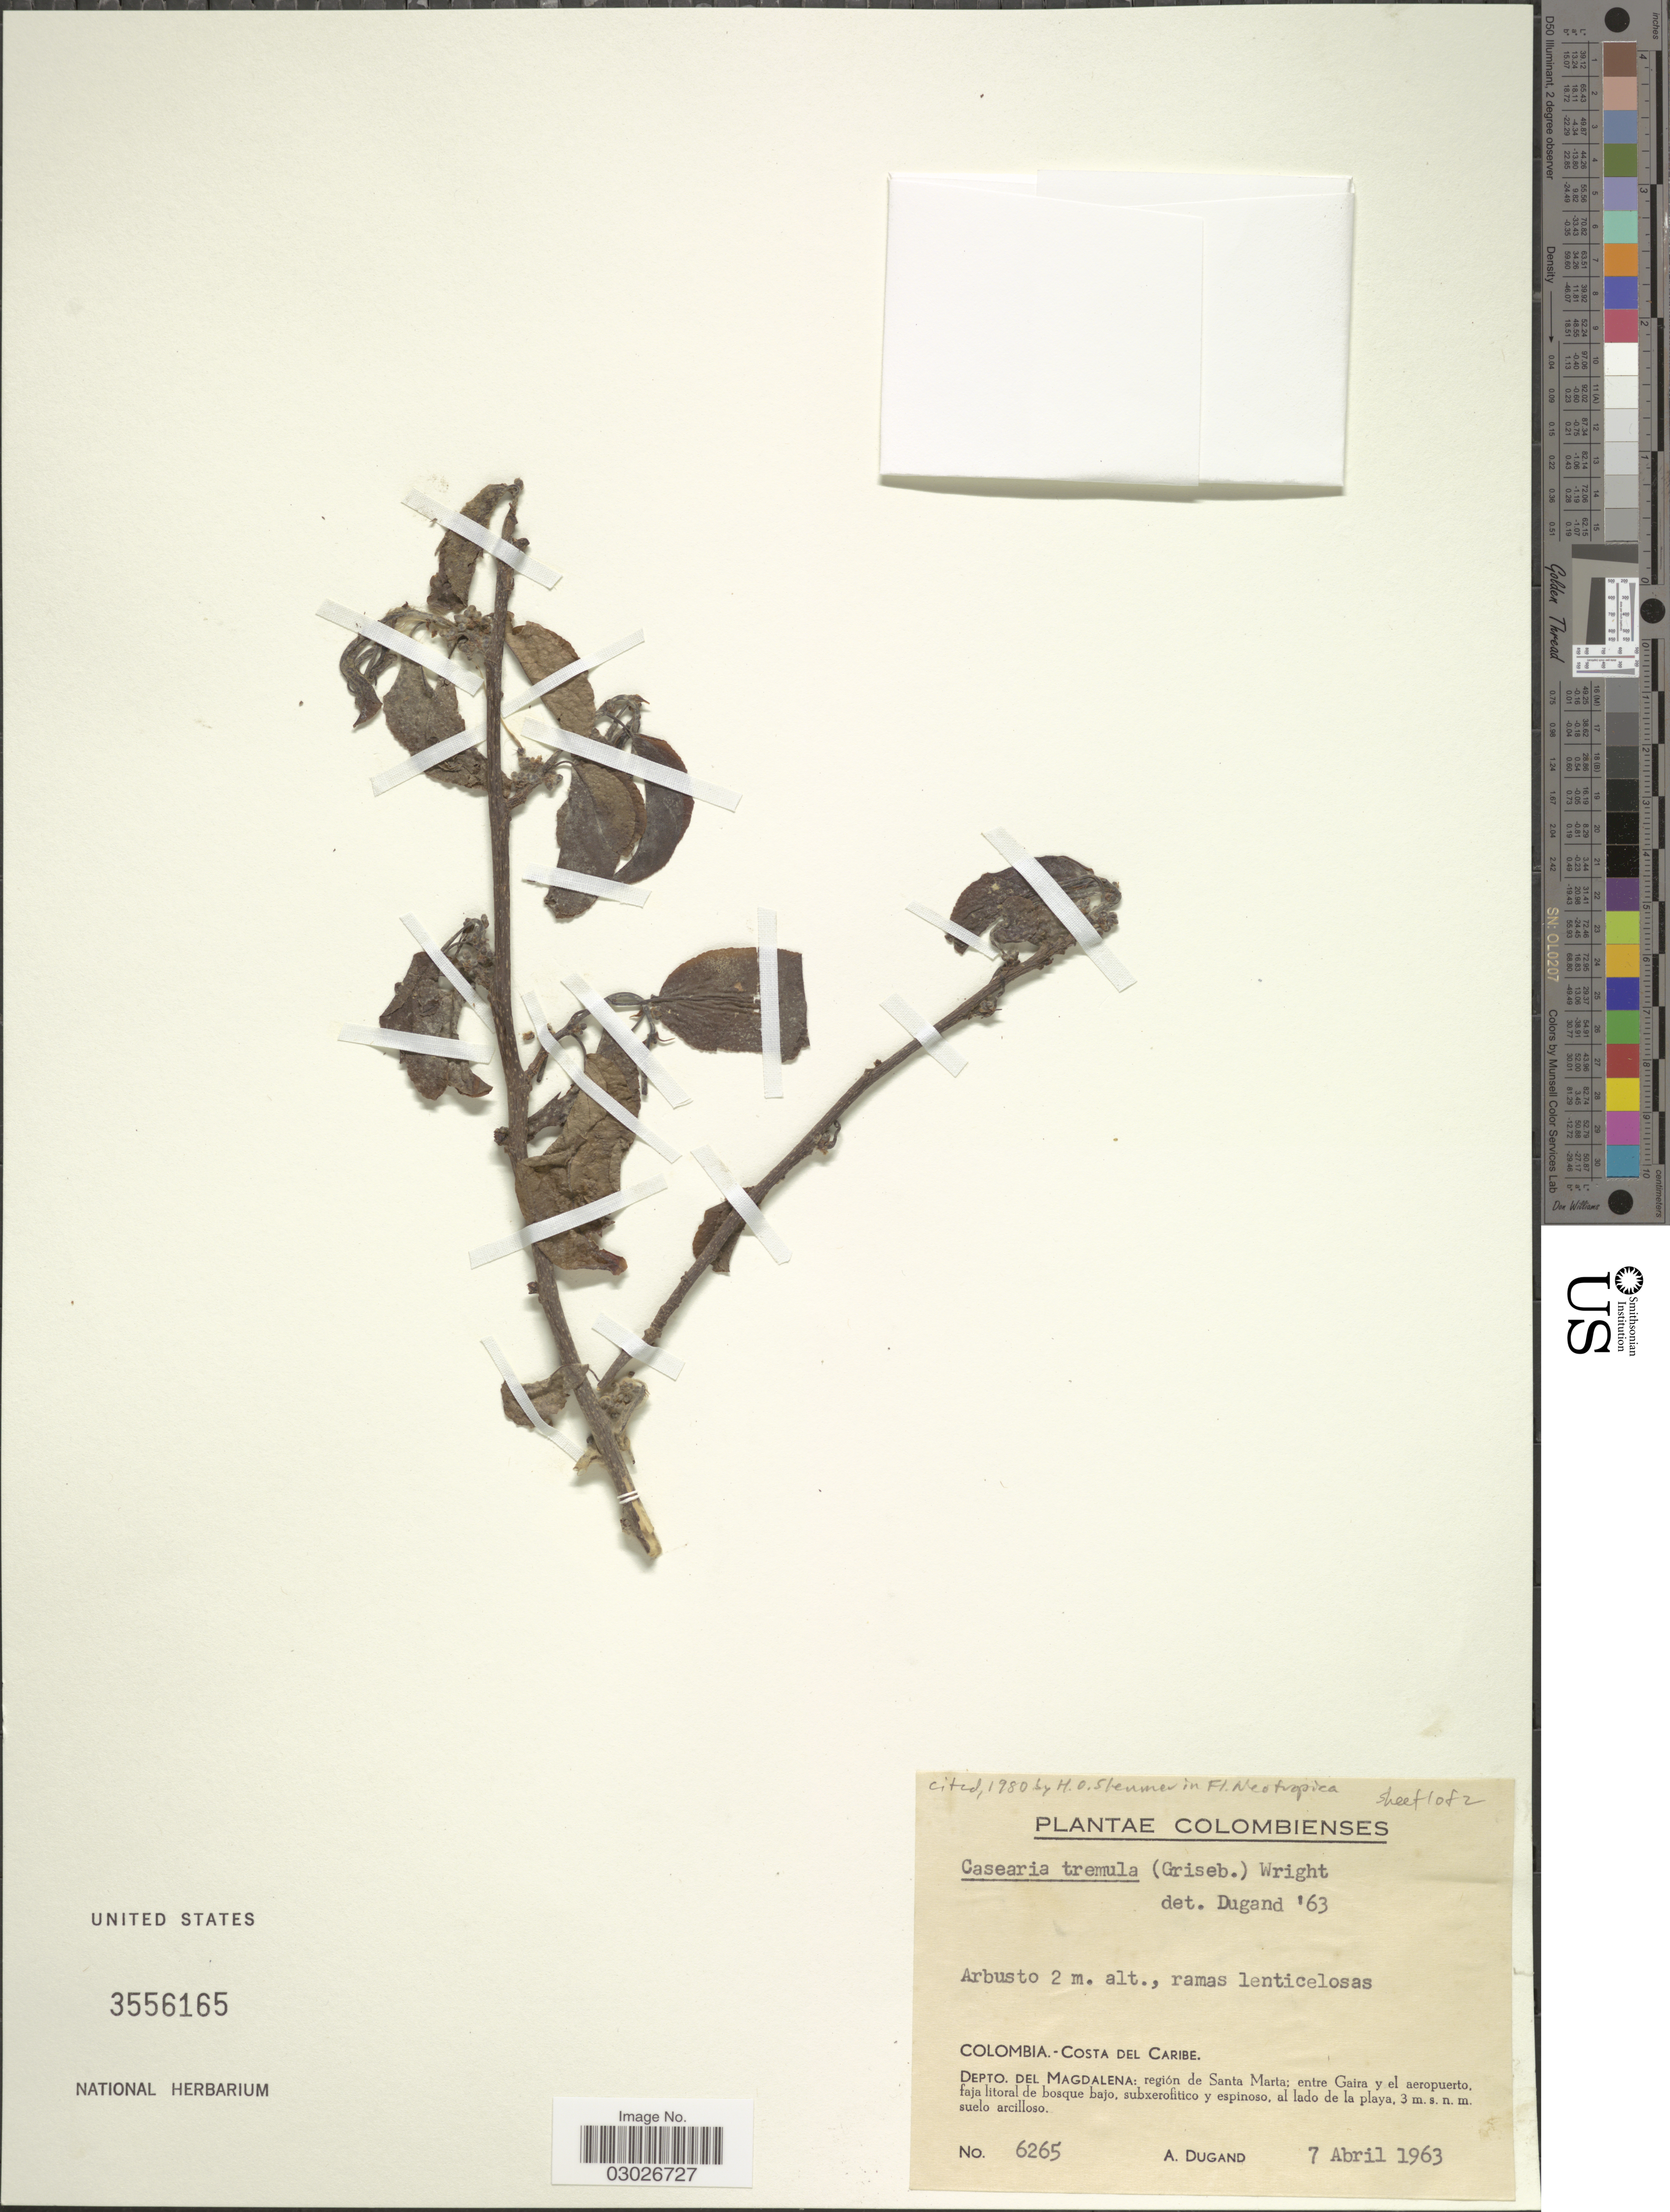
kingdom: Plantae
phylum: Tracheophyta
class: Magnoliopsida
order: Malpighiales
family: Salicaceae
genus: Casearia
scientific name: Casearia tremula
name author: (Griseb.) Griseb. ex C. Wright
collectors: A. Dugand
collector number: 6265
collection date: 1963-04-07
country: Colombia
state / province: Magdalena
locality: Costa del Caribe. Depto. del Magdalena: región de Santa Marta; entre Gaira y el aeropuerto, faja litoral de bosque bajo, subxerofitico y espinoso, al lado de la playa.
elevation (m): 3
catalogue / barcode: US 3556165